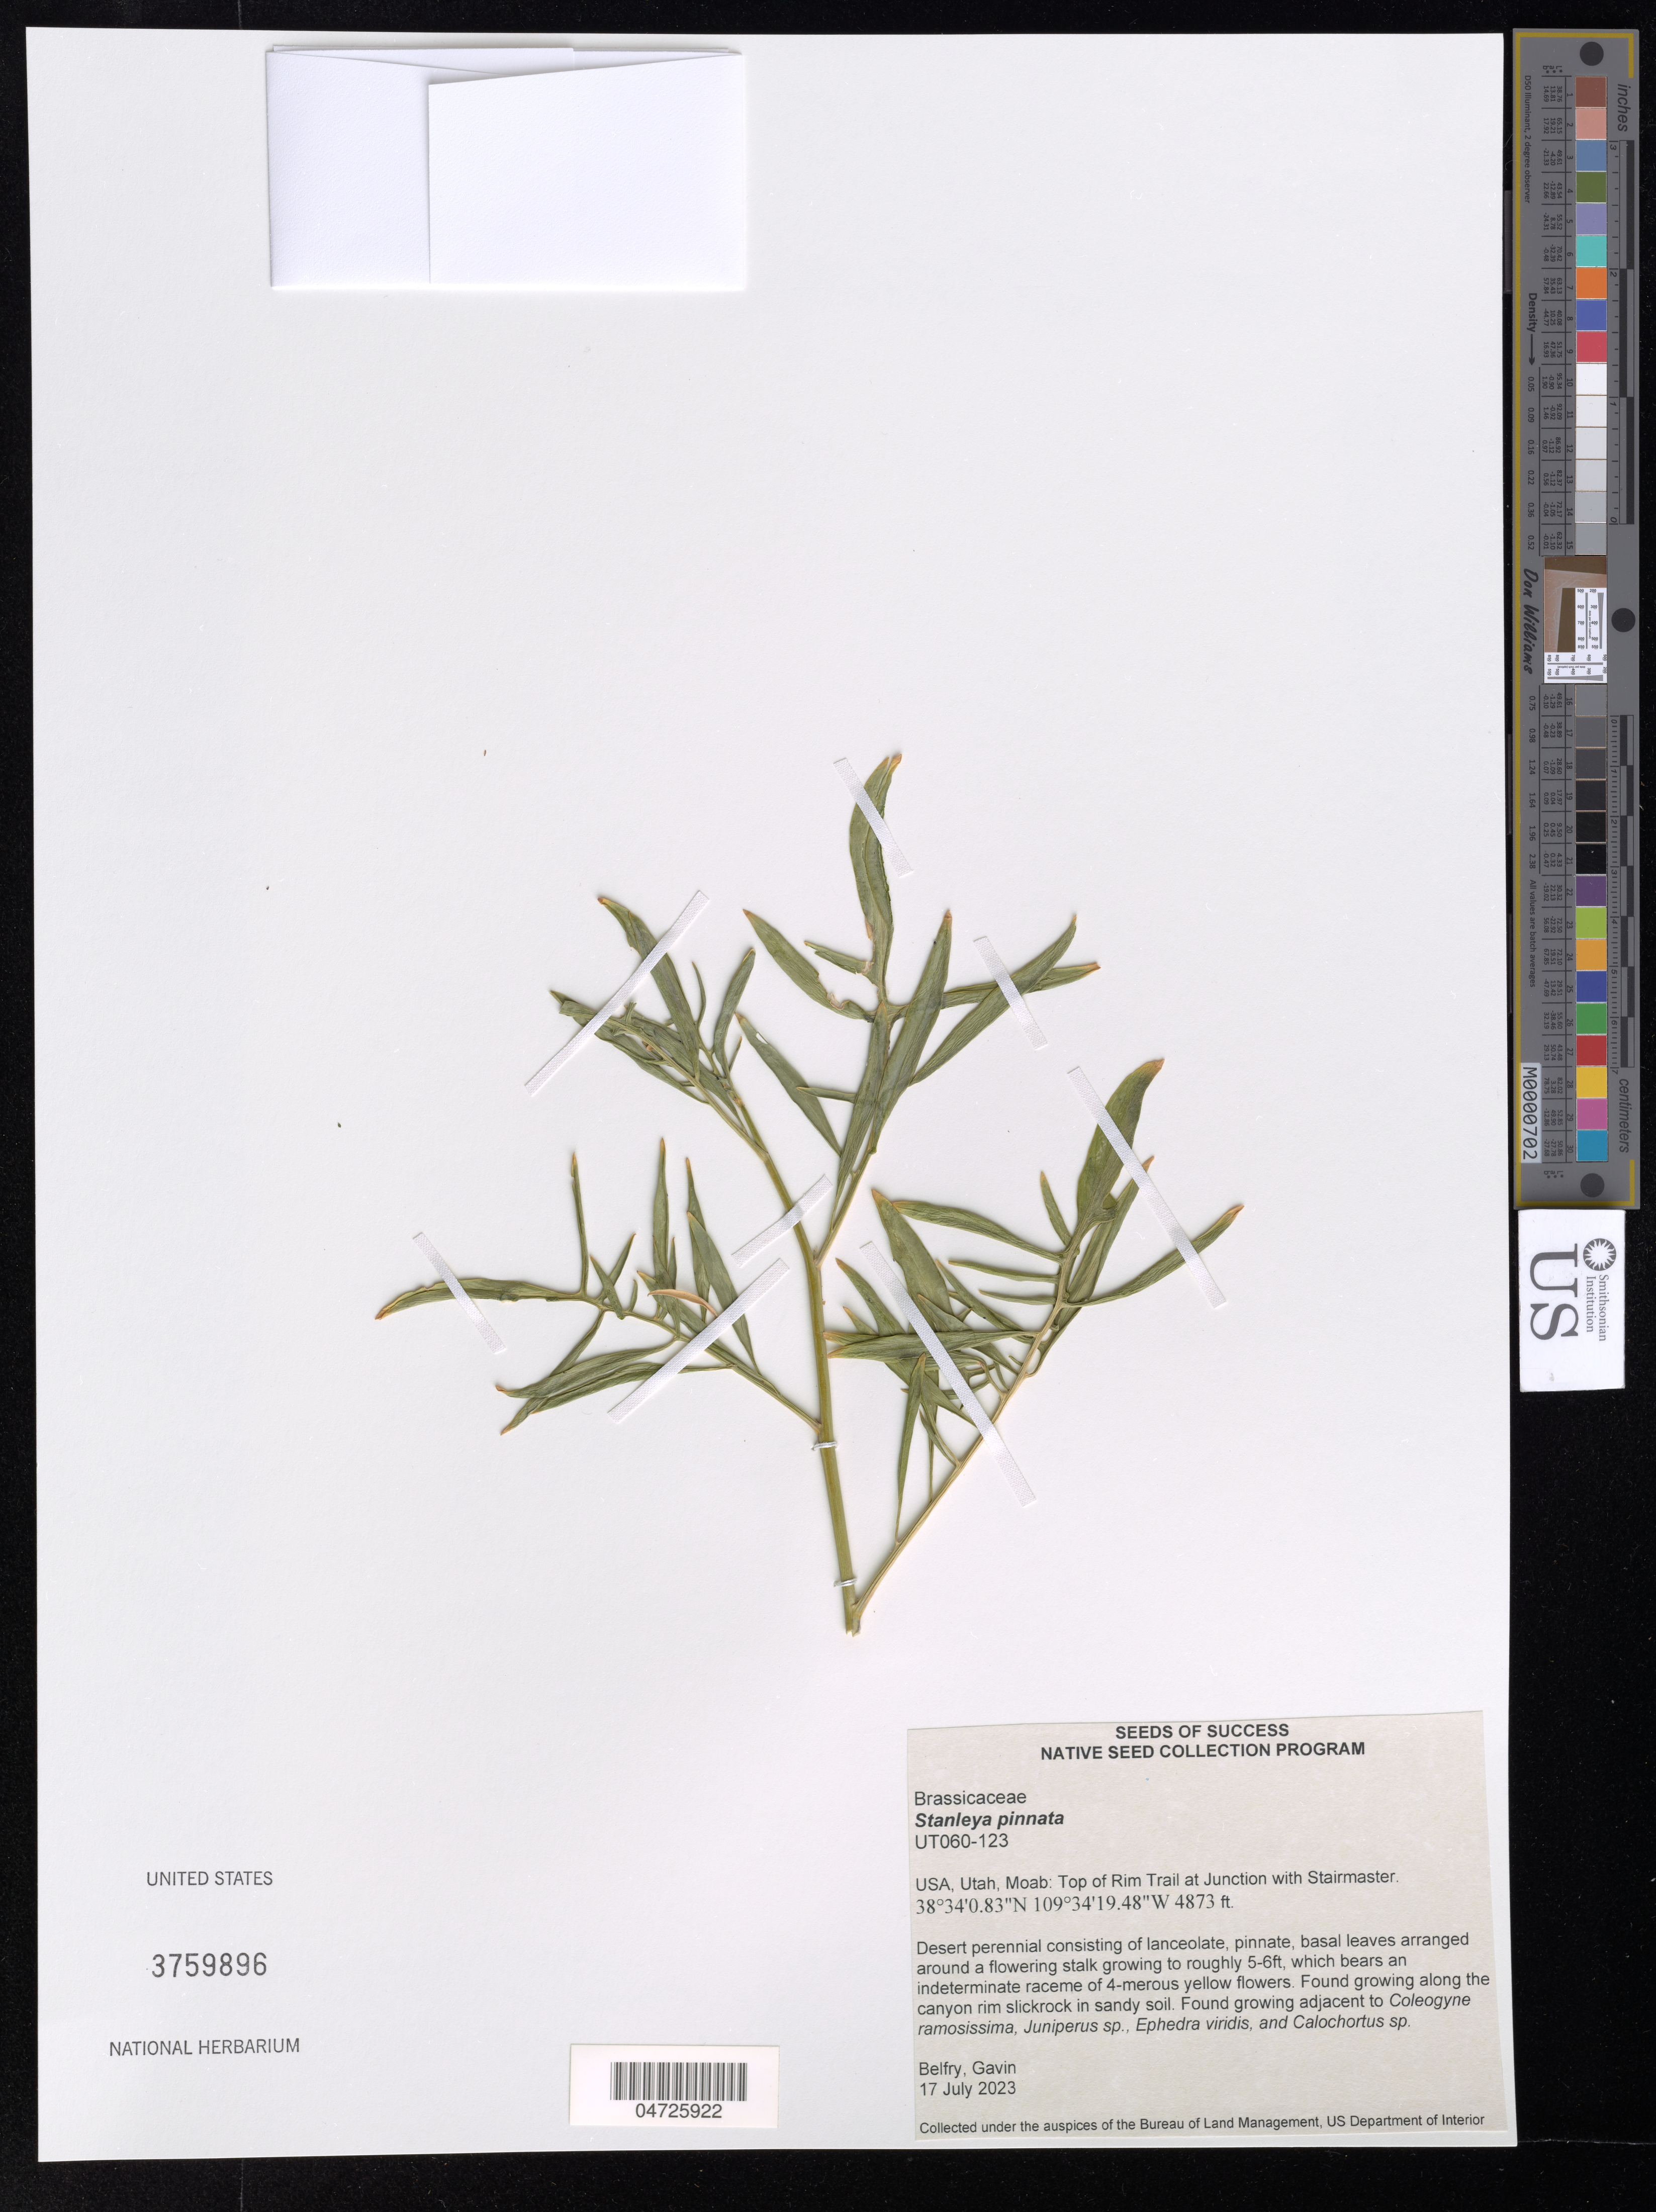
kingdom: Plantae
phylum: Tracheophyta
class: Magnoliopsida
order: Brassicales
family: Brassicaceae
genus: Stanleya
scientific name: Stanleya pinnata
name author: (Pursh) Britton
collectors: G. Belfry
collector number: UT060-123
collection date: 2023-07-17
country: United States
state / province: Utah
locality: Moab: Top of Rim Trail at Junction with Stairmaster.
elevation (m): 1485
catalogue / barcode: US 3759896